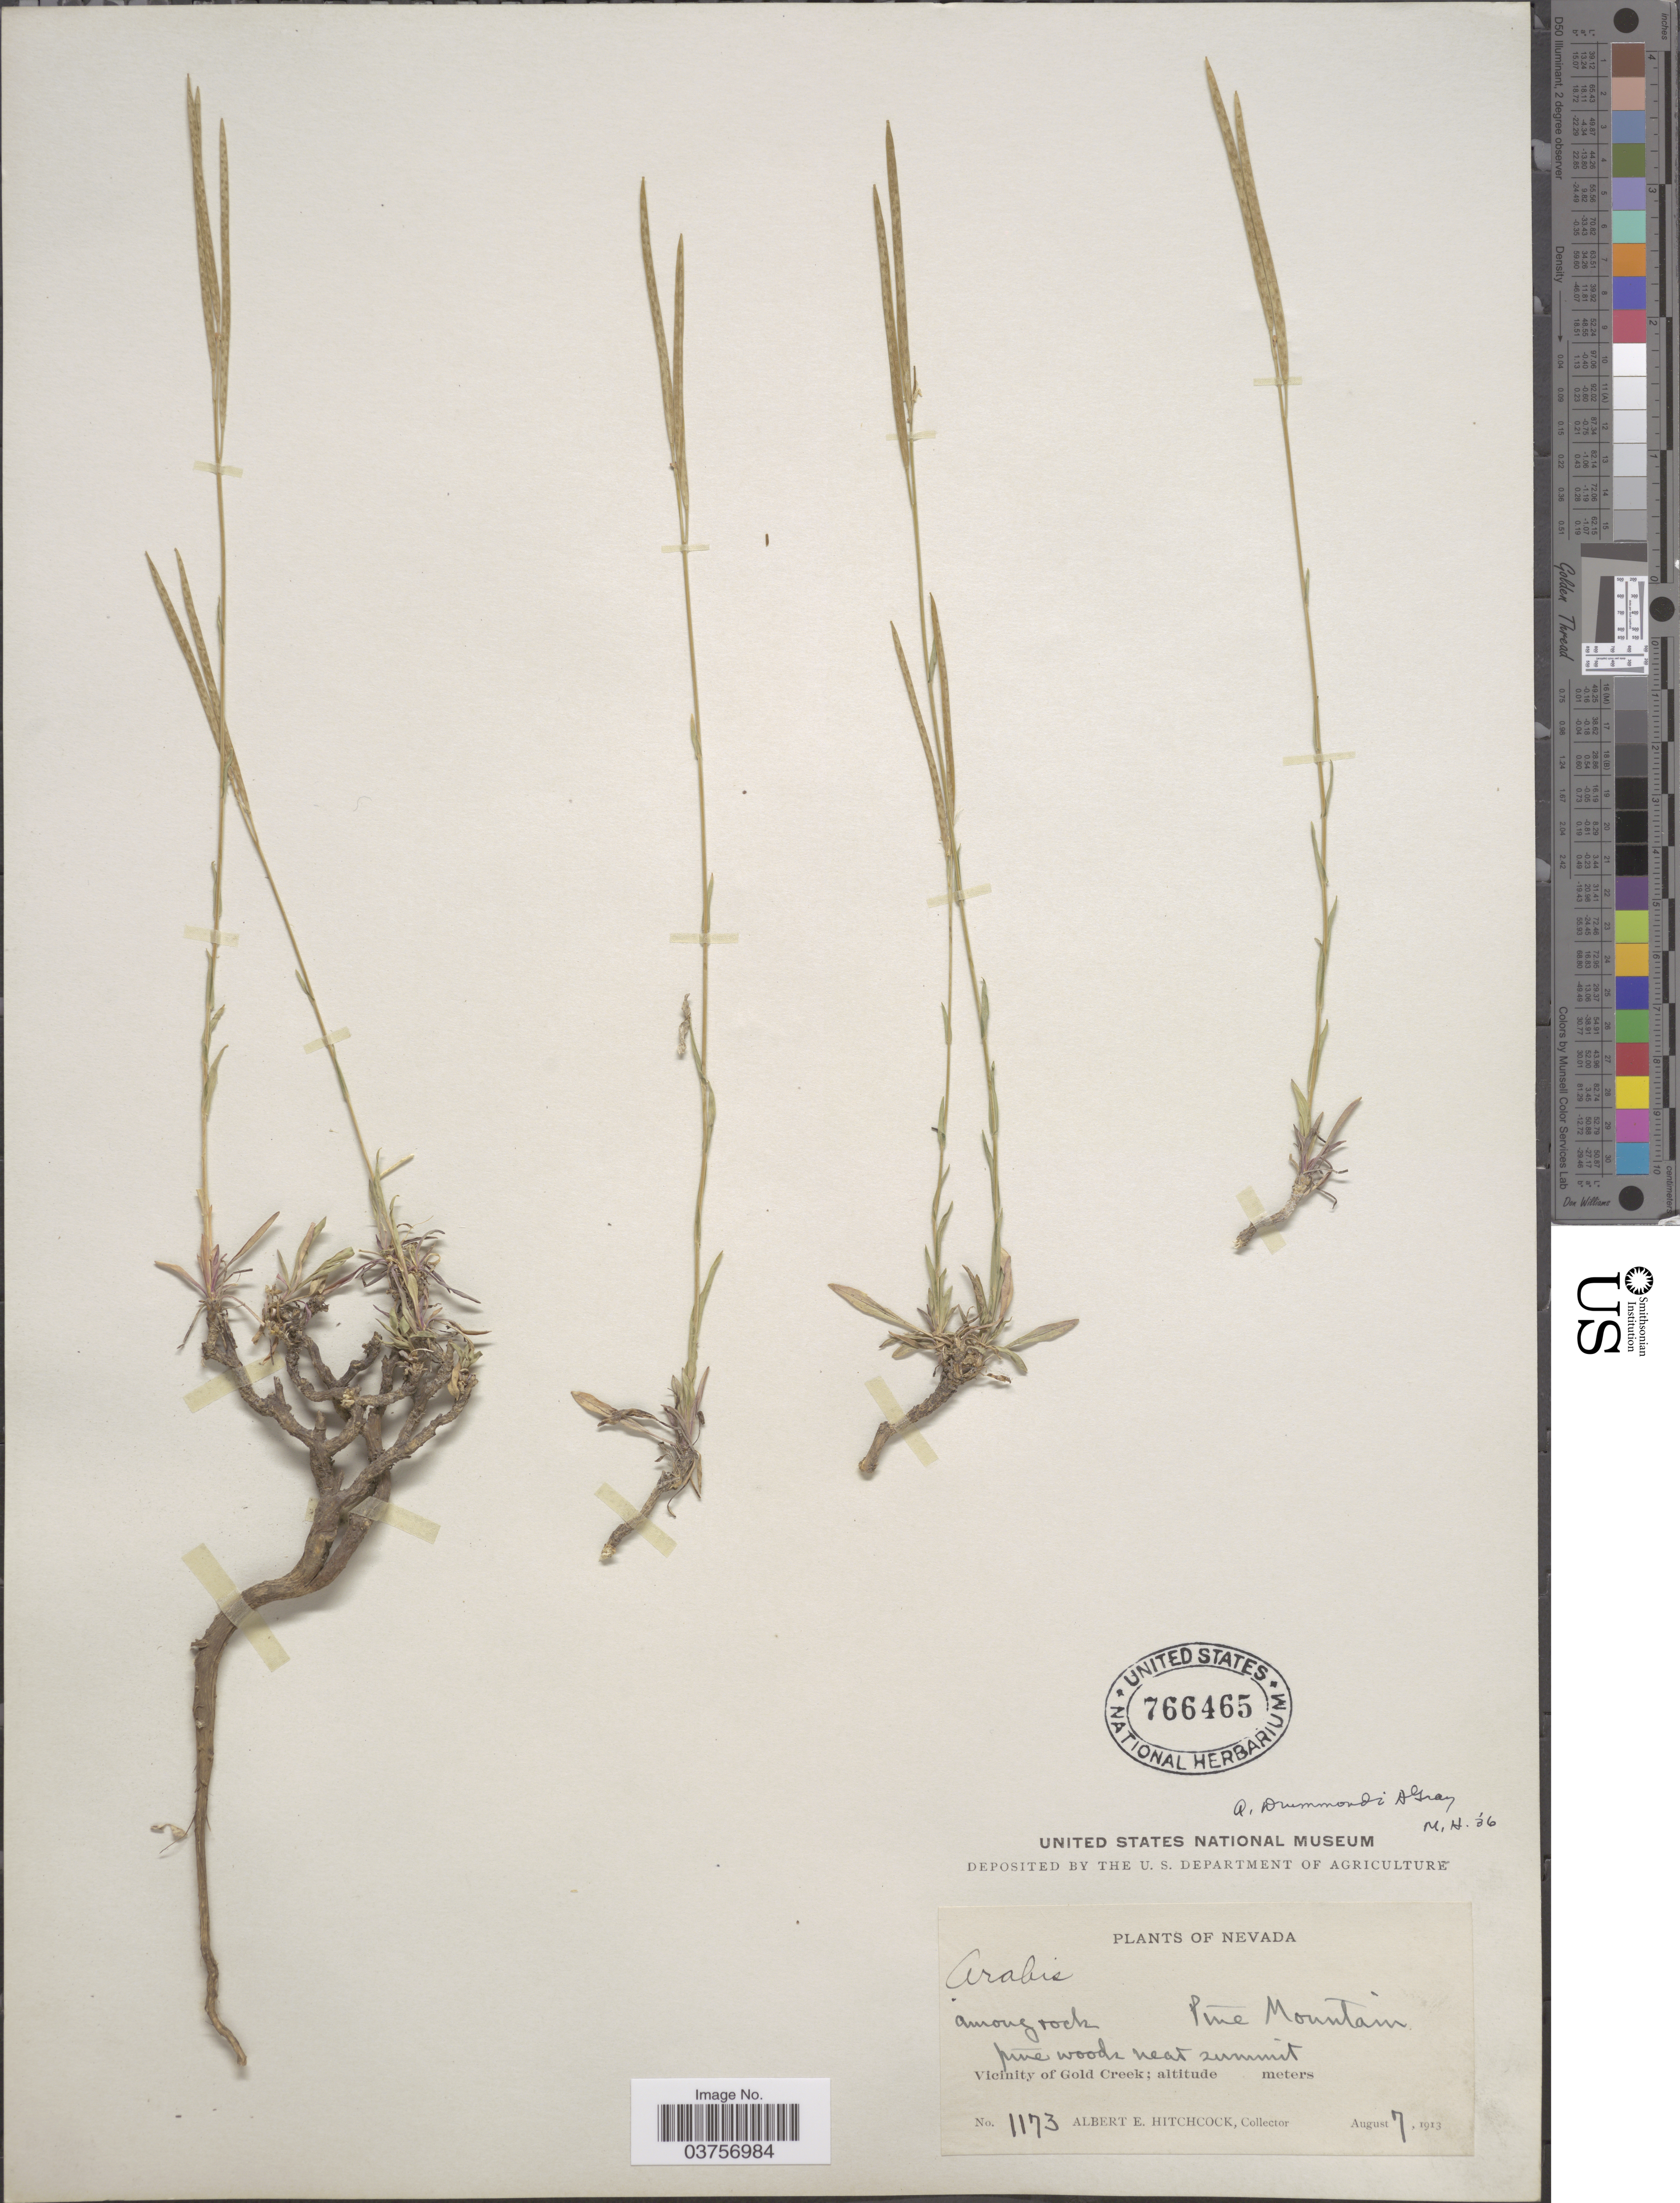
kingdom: Plantae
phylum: Tracheophyta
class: Magnoliopsida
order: Brassicales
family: Brassicaceae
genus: Arabis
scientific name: Arabis drummondii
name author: A. Gray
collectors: A. Hitchcock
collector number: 1173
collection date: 1913-08-07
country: United States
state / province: Nevada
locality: Pine Mountain. Pine woods near summit. Vicinity of Gold Creek.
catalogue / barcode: US 766465